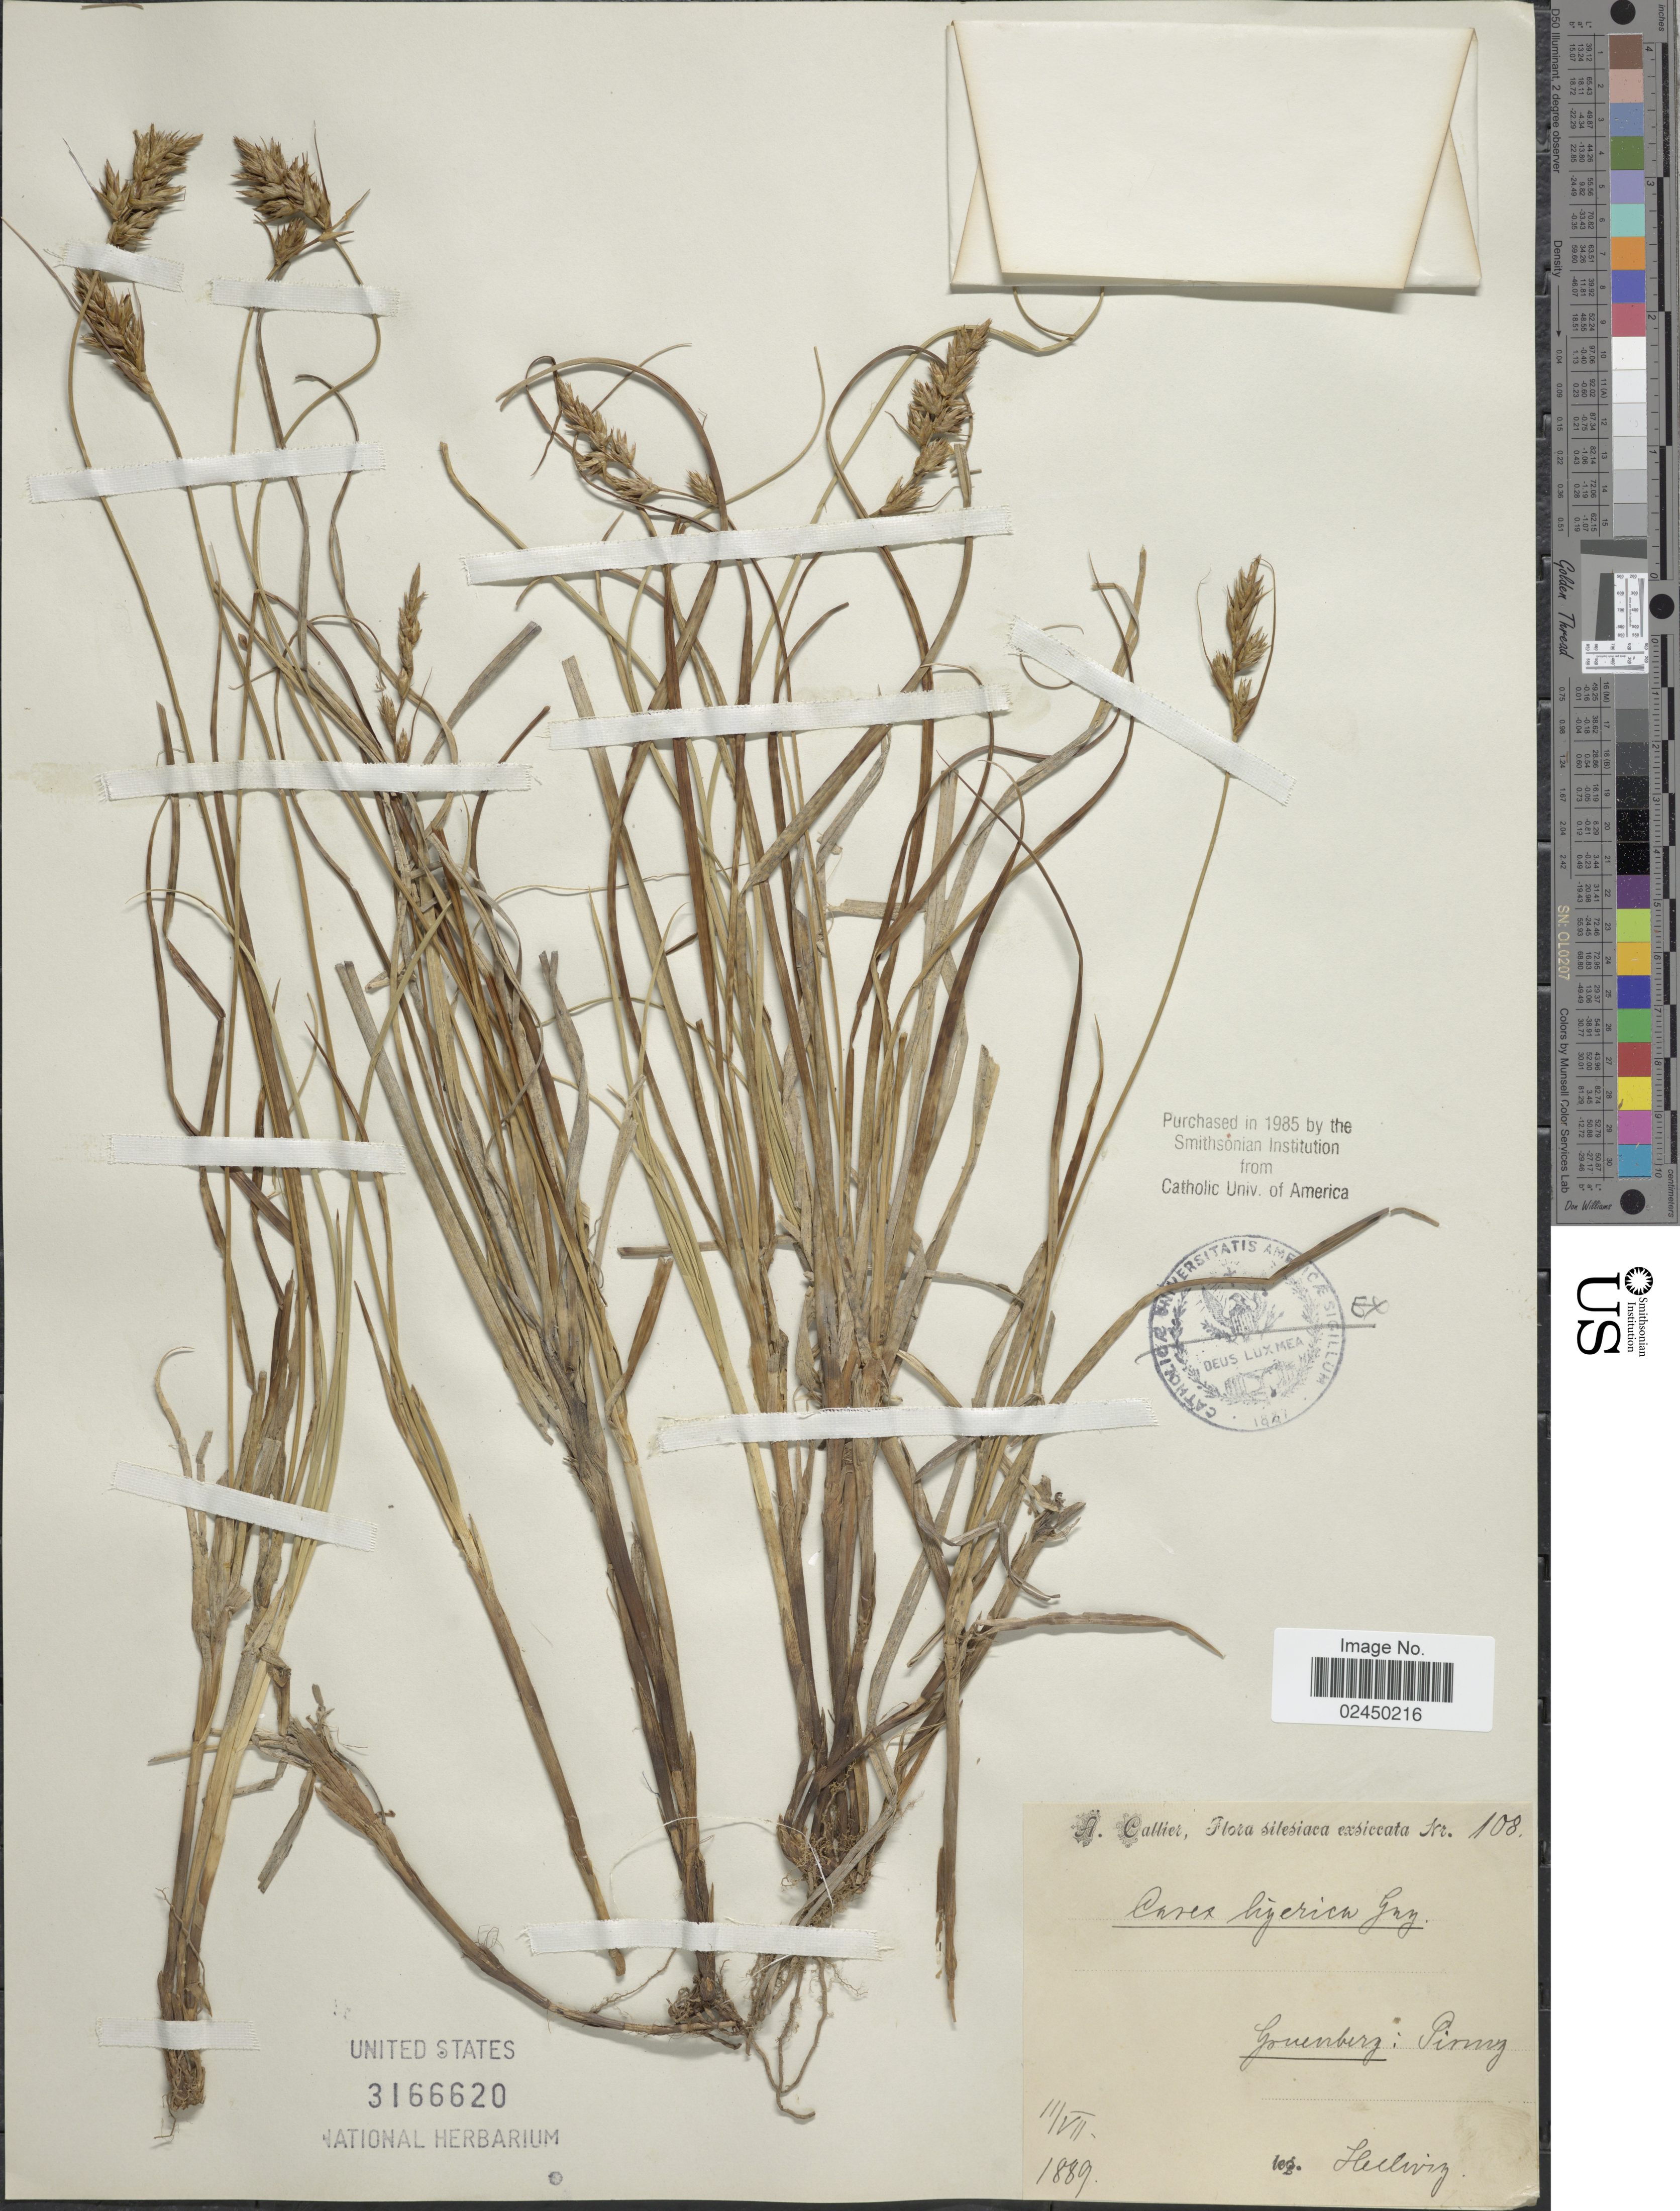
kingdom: Plantae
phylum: Tracheophyta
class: Liliopsida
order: Poales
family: Cyperaceae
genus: Carex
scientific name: Carex colchica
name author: J. Gay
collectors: Hellwig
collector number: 108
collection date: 1889-07-11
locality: Gouenberg: Pirniz [interpreted]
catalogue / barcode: US 3166620